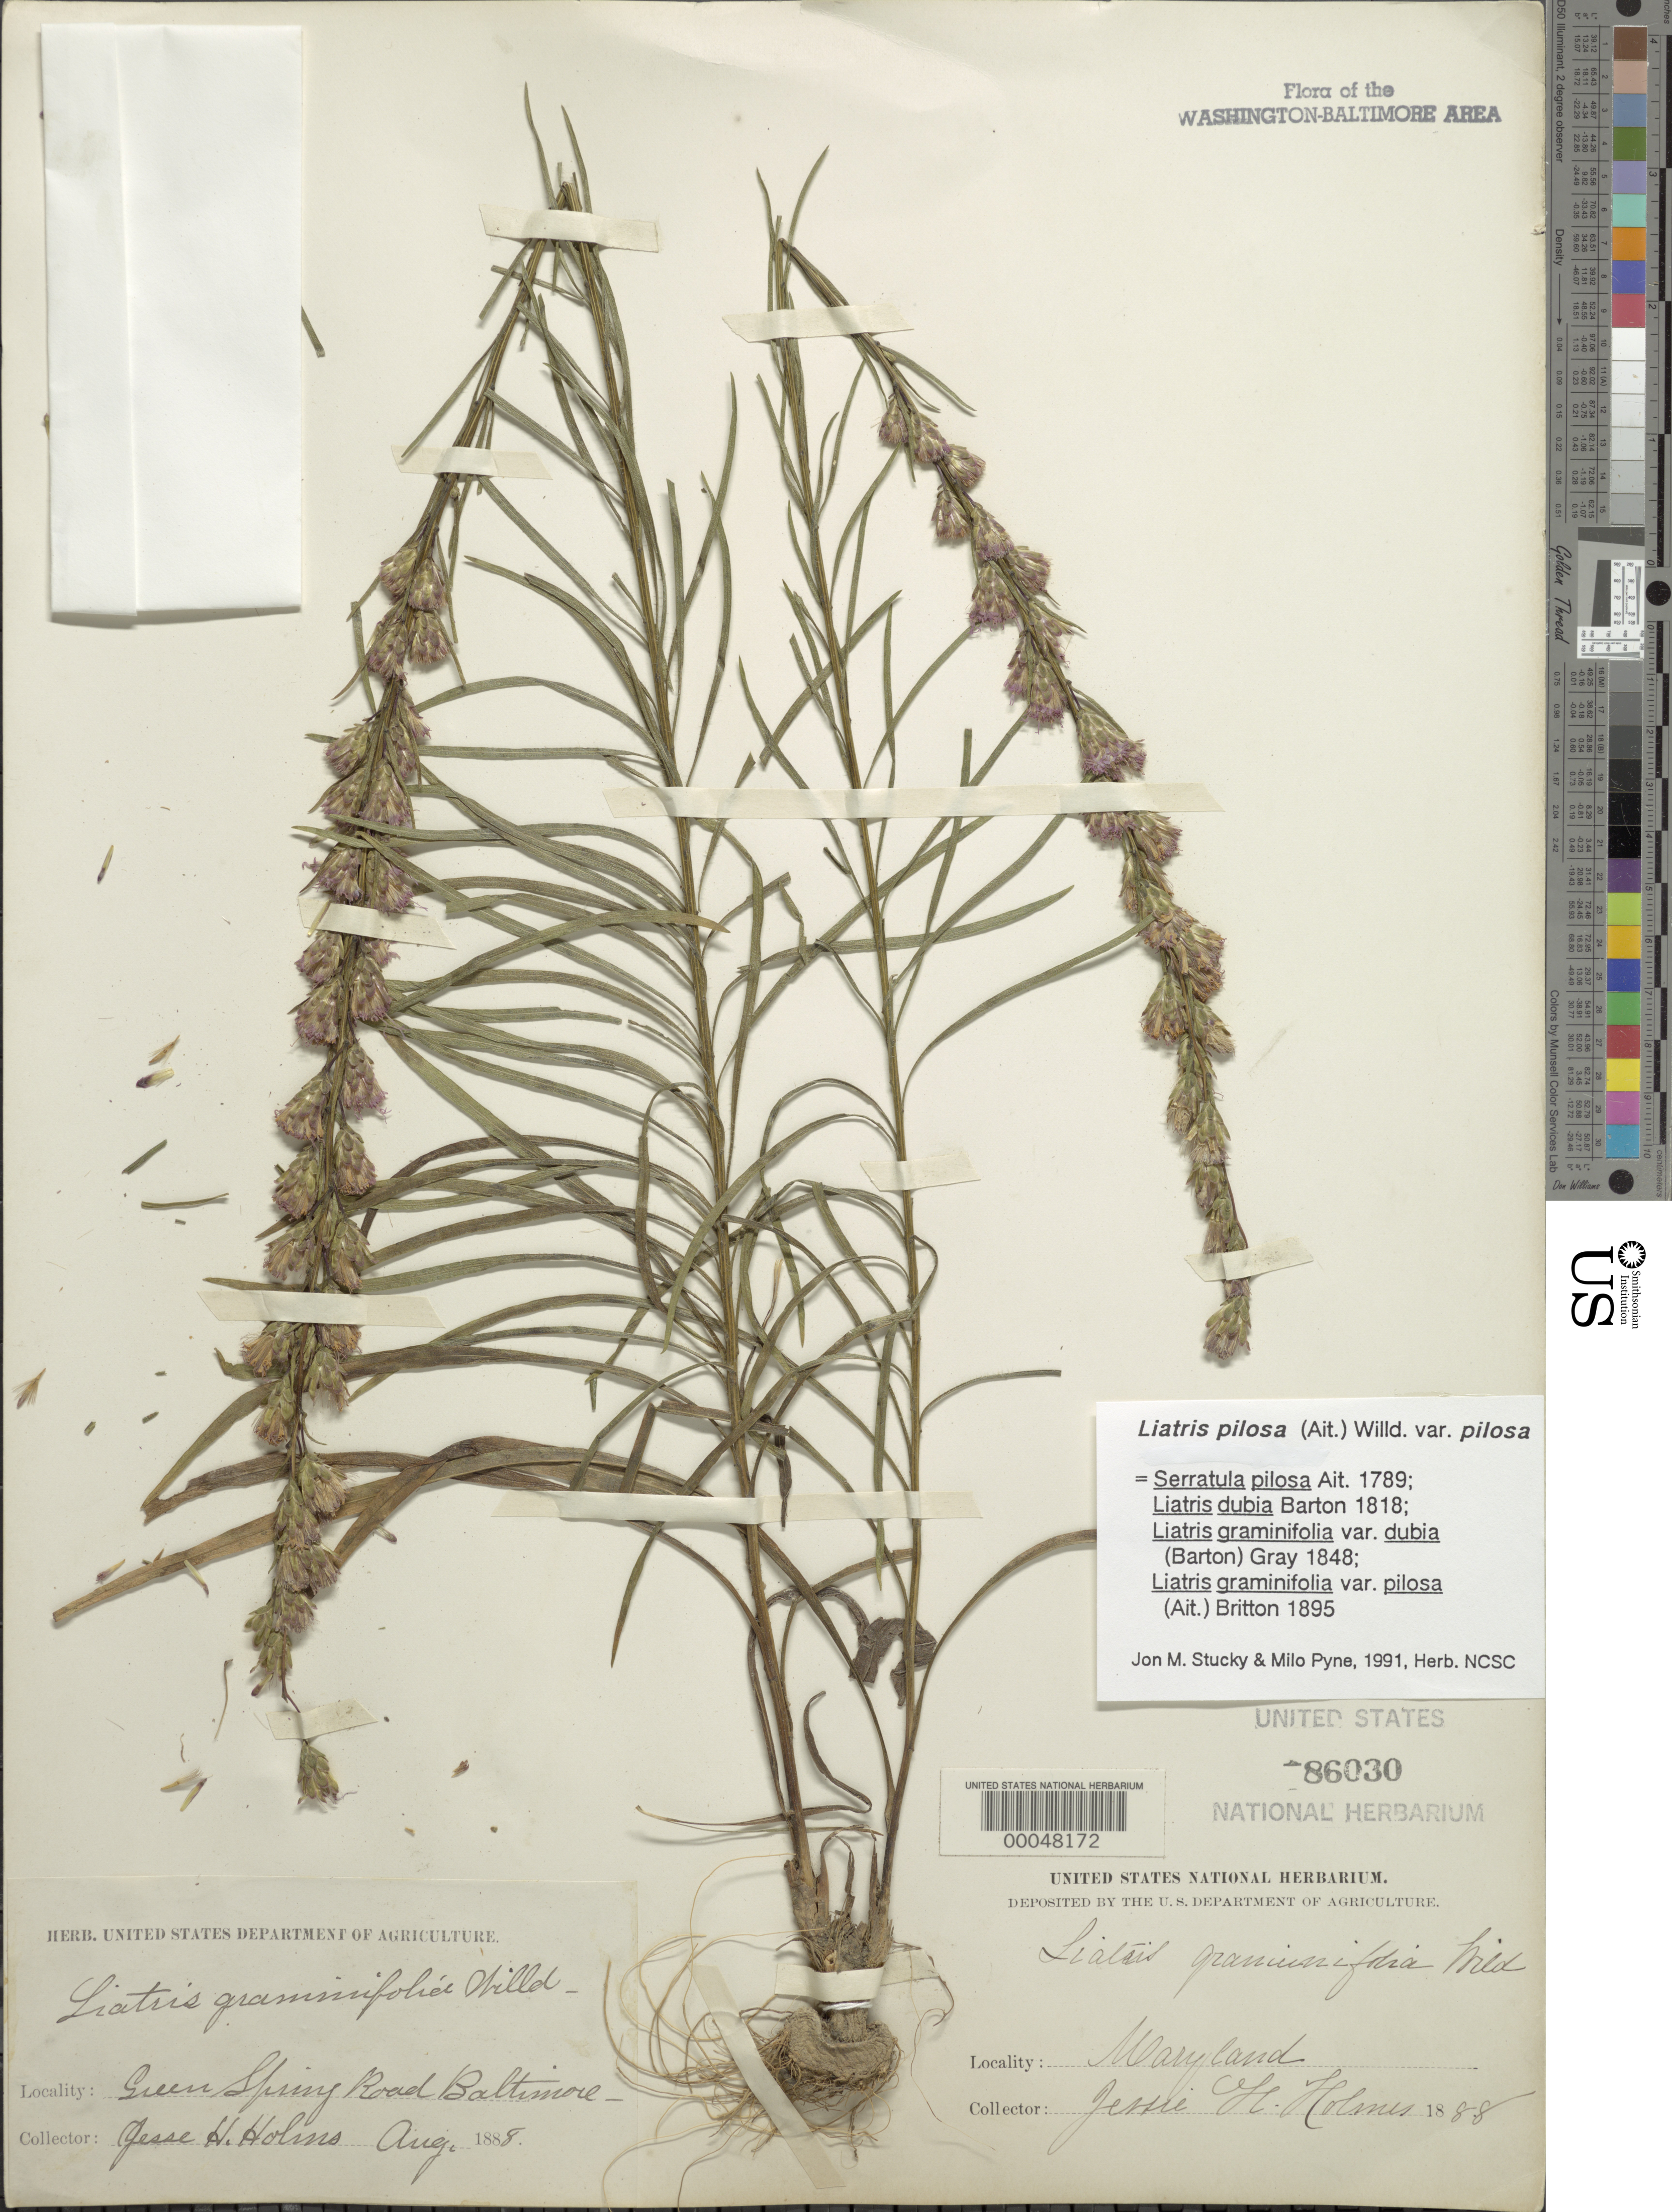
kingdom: Plantae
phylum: Tracheophyta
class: Magnoliopsida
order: Asterales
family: Asteraceae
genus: Liatris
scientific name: Liatris pilosa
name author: (Aiton) Willd.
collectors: J. H. Holm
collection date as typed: Aug 1888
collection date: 1888-08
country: United States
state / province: Maryland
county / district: Baltimore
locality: Green Spring Road, Baltimore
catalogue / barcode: US 86030